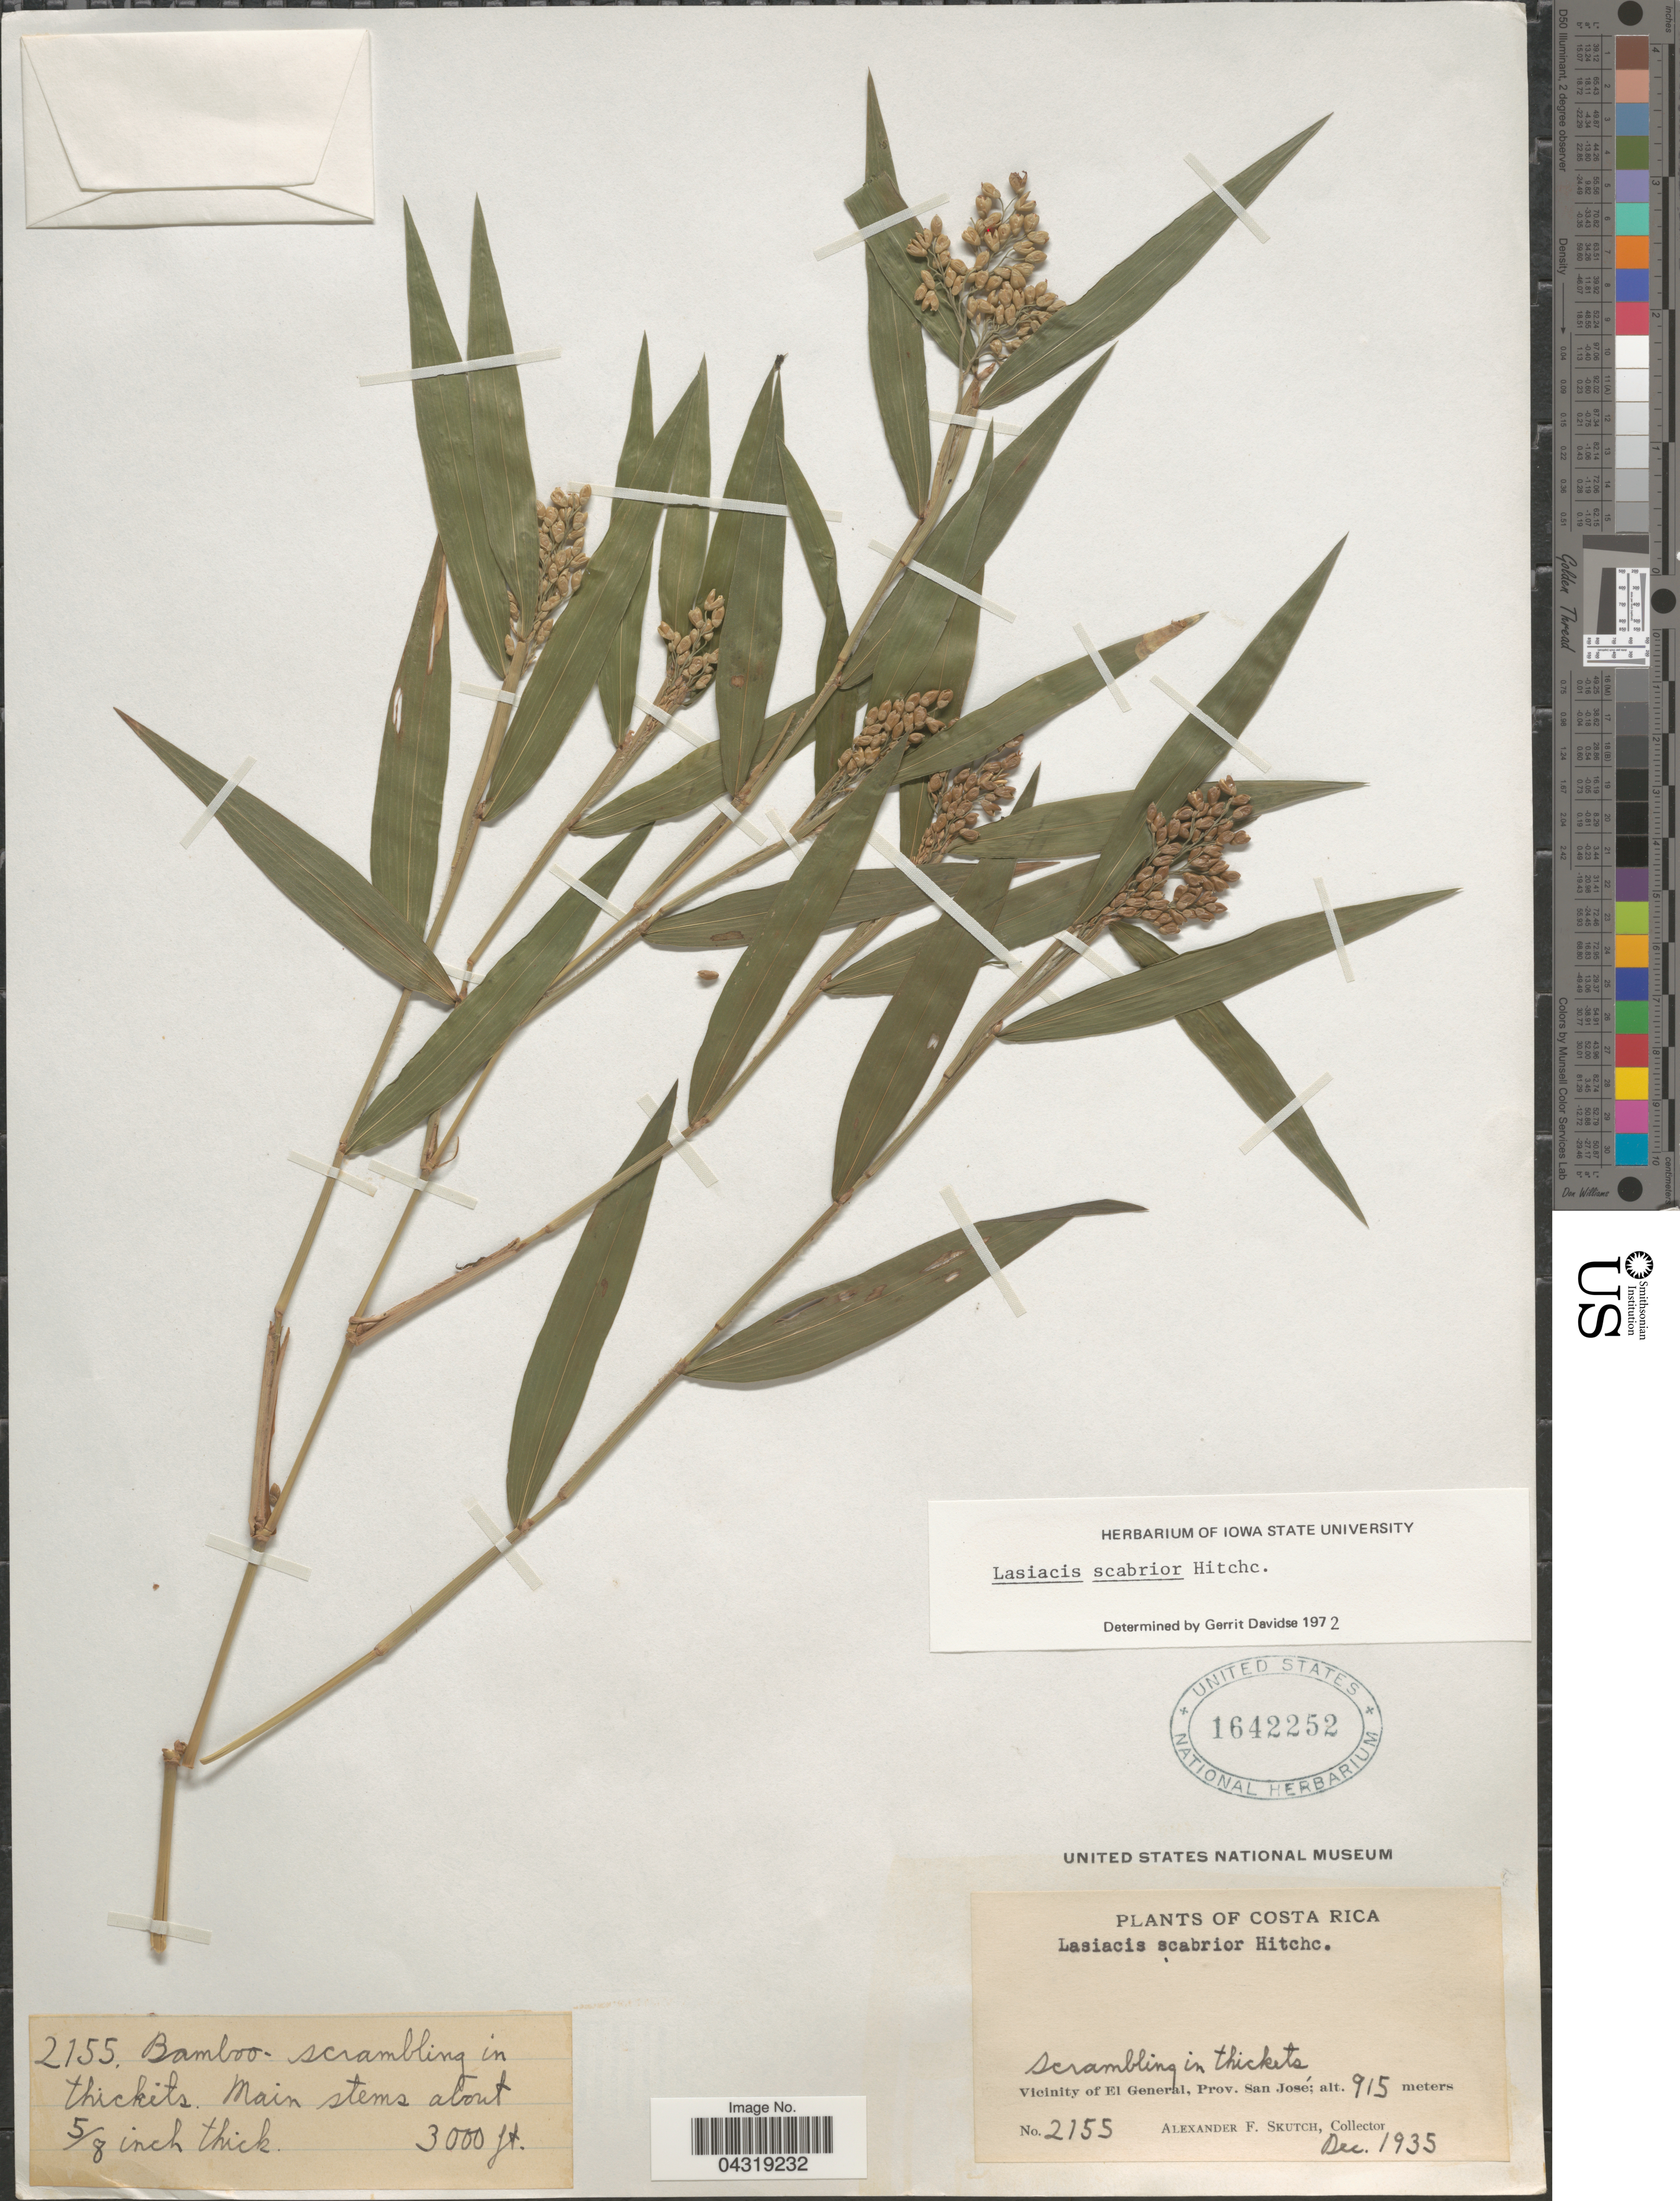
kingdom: Plantae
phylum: Tracheophyta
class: Liliopsida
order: Poales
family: Poaceae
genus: Lasiacis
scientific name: Lasiacis scabrior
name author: Hitchc.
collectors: A. F. Skutch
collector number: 2155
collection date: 1935-12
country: Costa Rica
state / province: San José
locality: Vicinity of El General, Prov. San José.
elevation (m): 915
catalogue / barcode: US 1642252